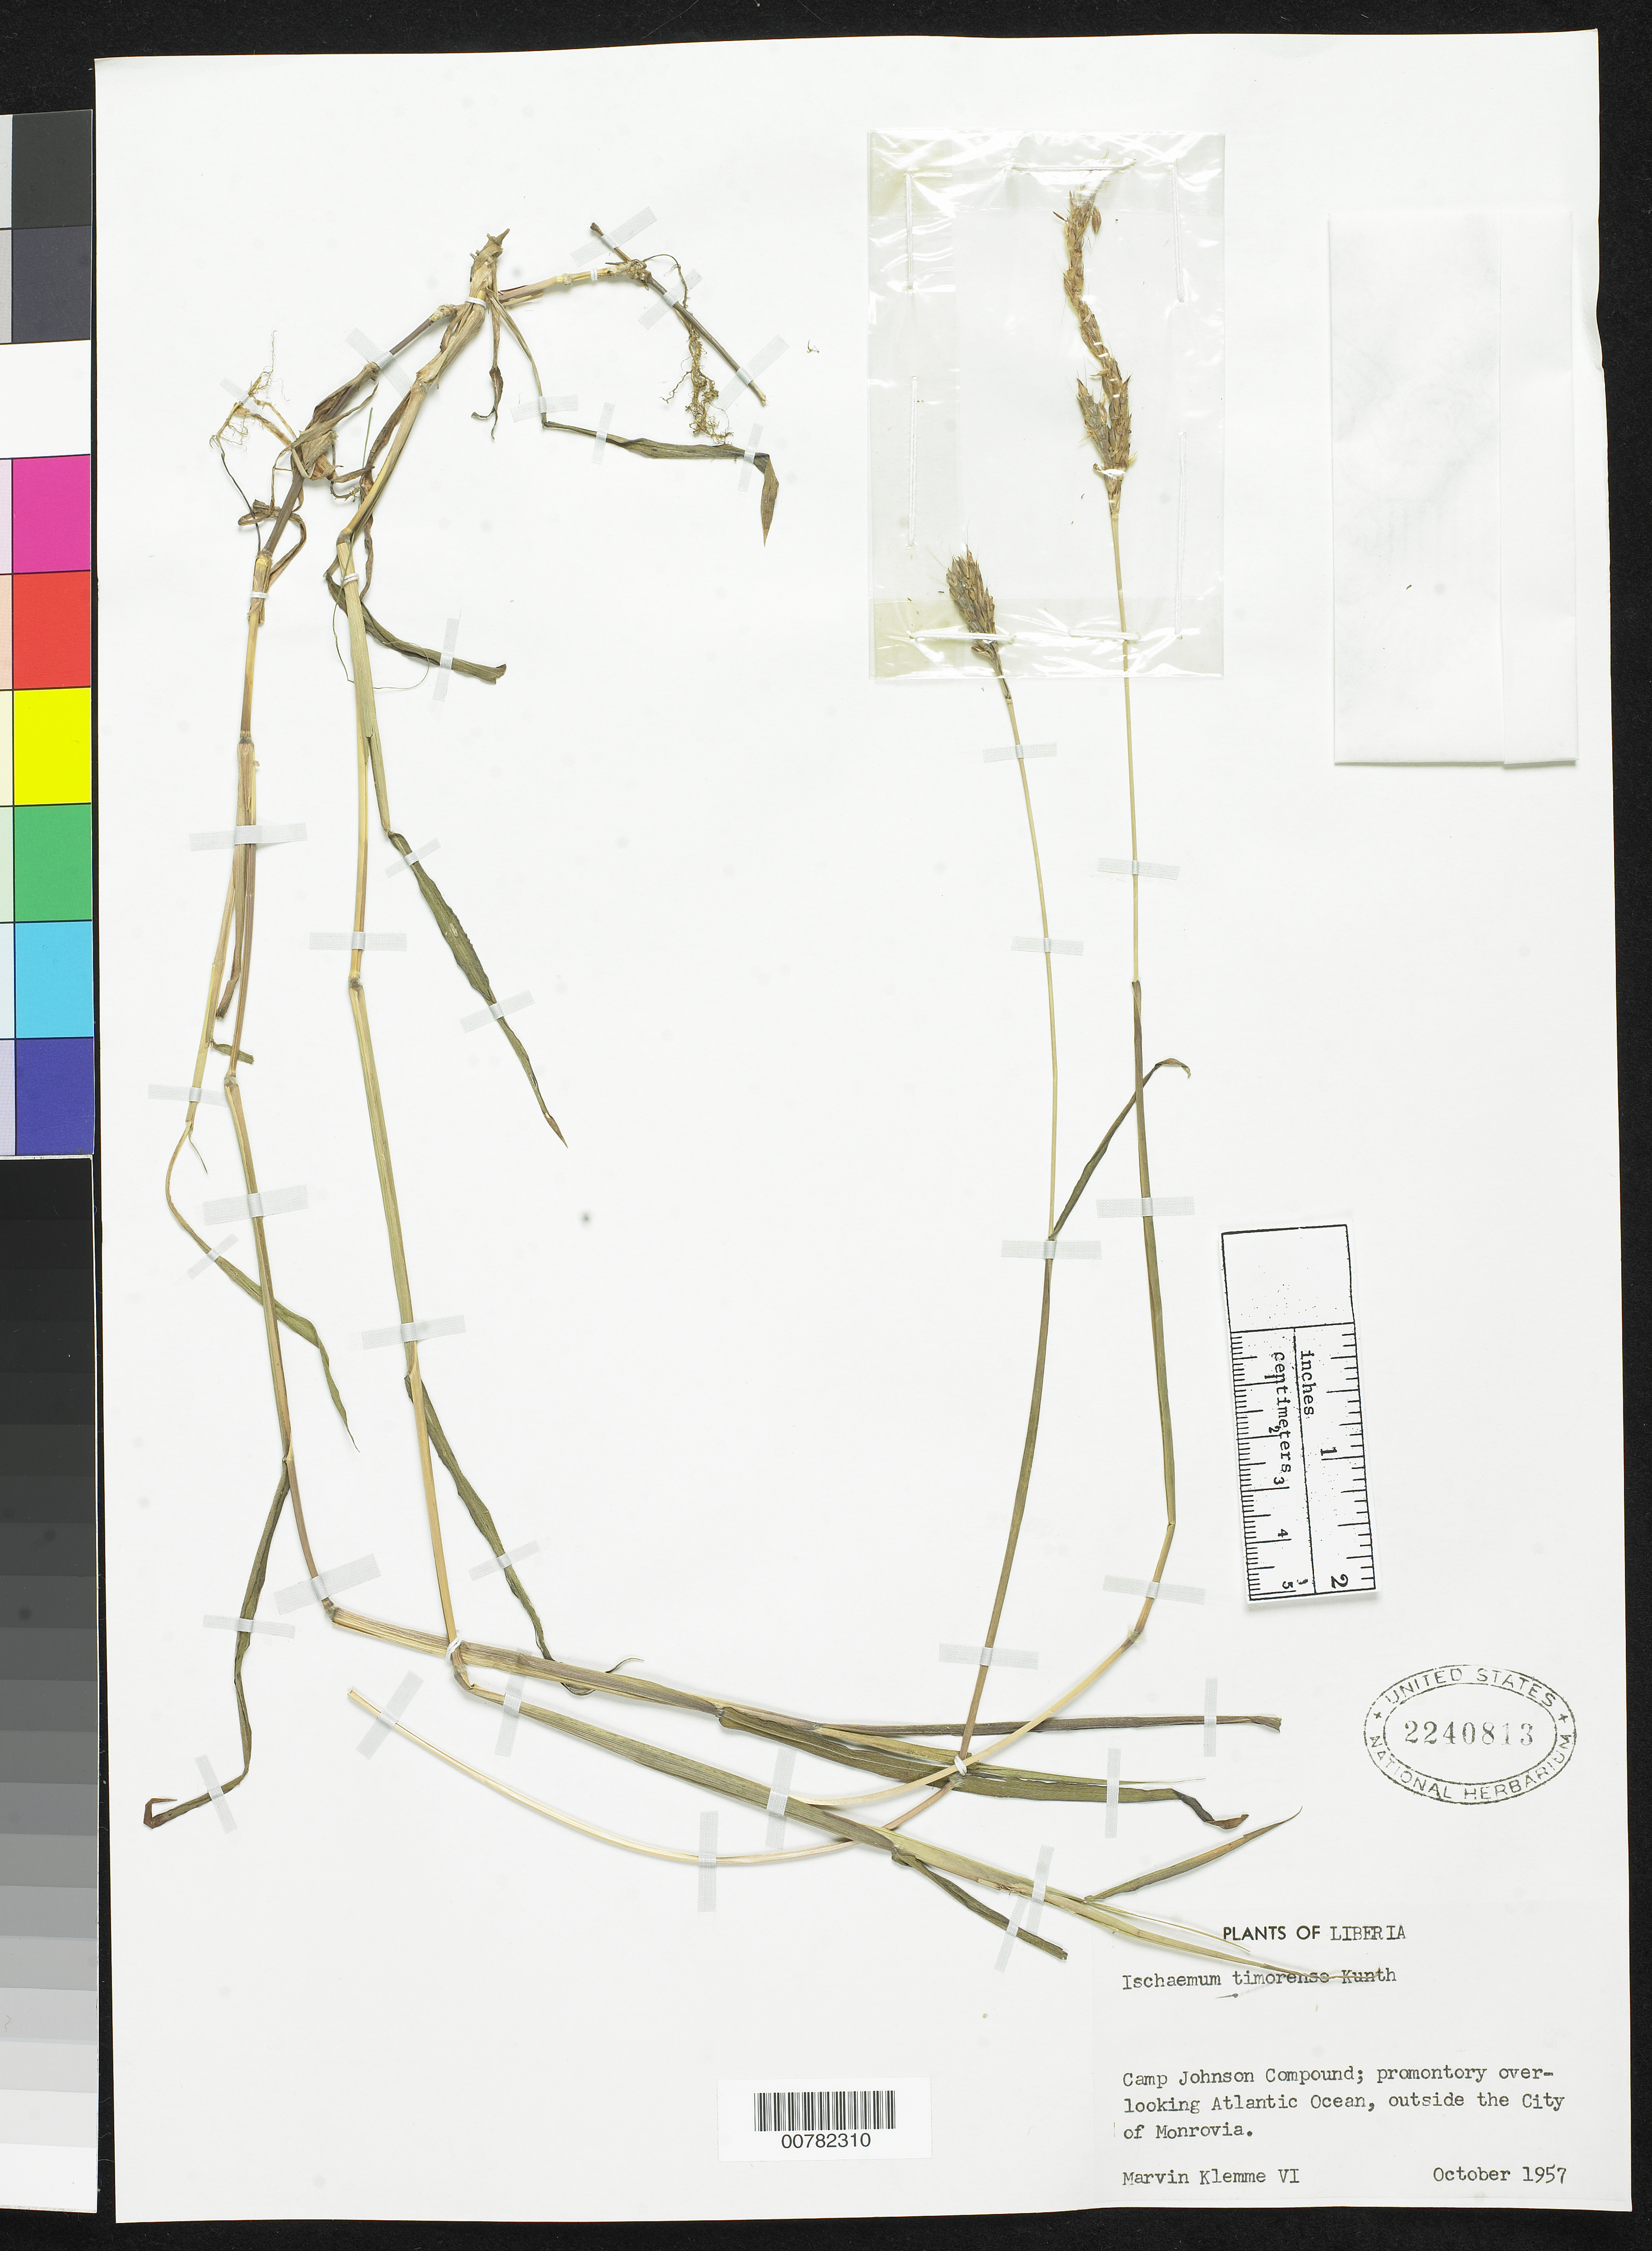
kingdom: Plantae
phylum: Tracheophyta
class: Liliopsida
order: Poales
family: Poaceae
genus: Ischaemum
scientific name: Ischaemum timorense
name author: Kunth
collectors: M. Klemme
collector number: VI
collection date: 1957-10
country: Liberia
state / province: Montserrado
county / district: Monrovia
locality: Camp Johnson Compound; promontory overlooking Atlantic Ocean, outside the City of Monrovia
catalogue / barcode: US 2240813